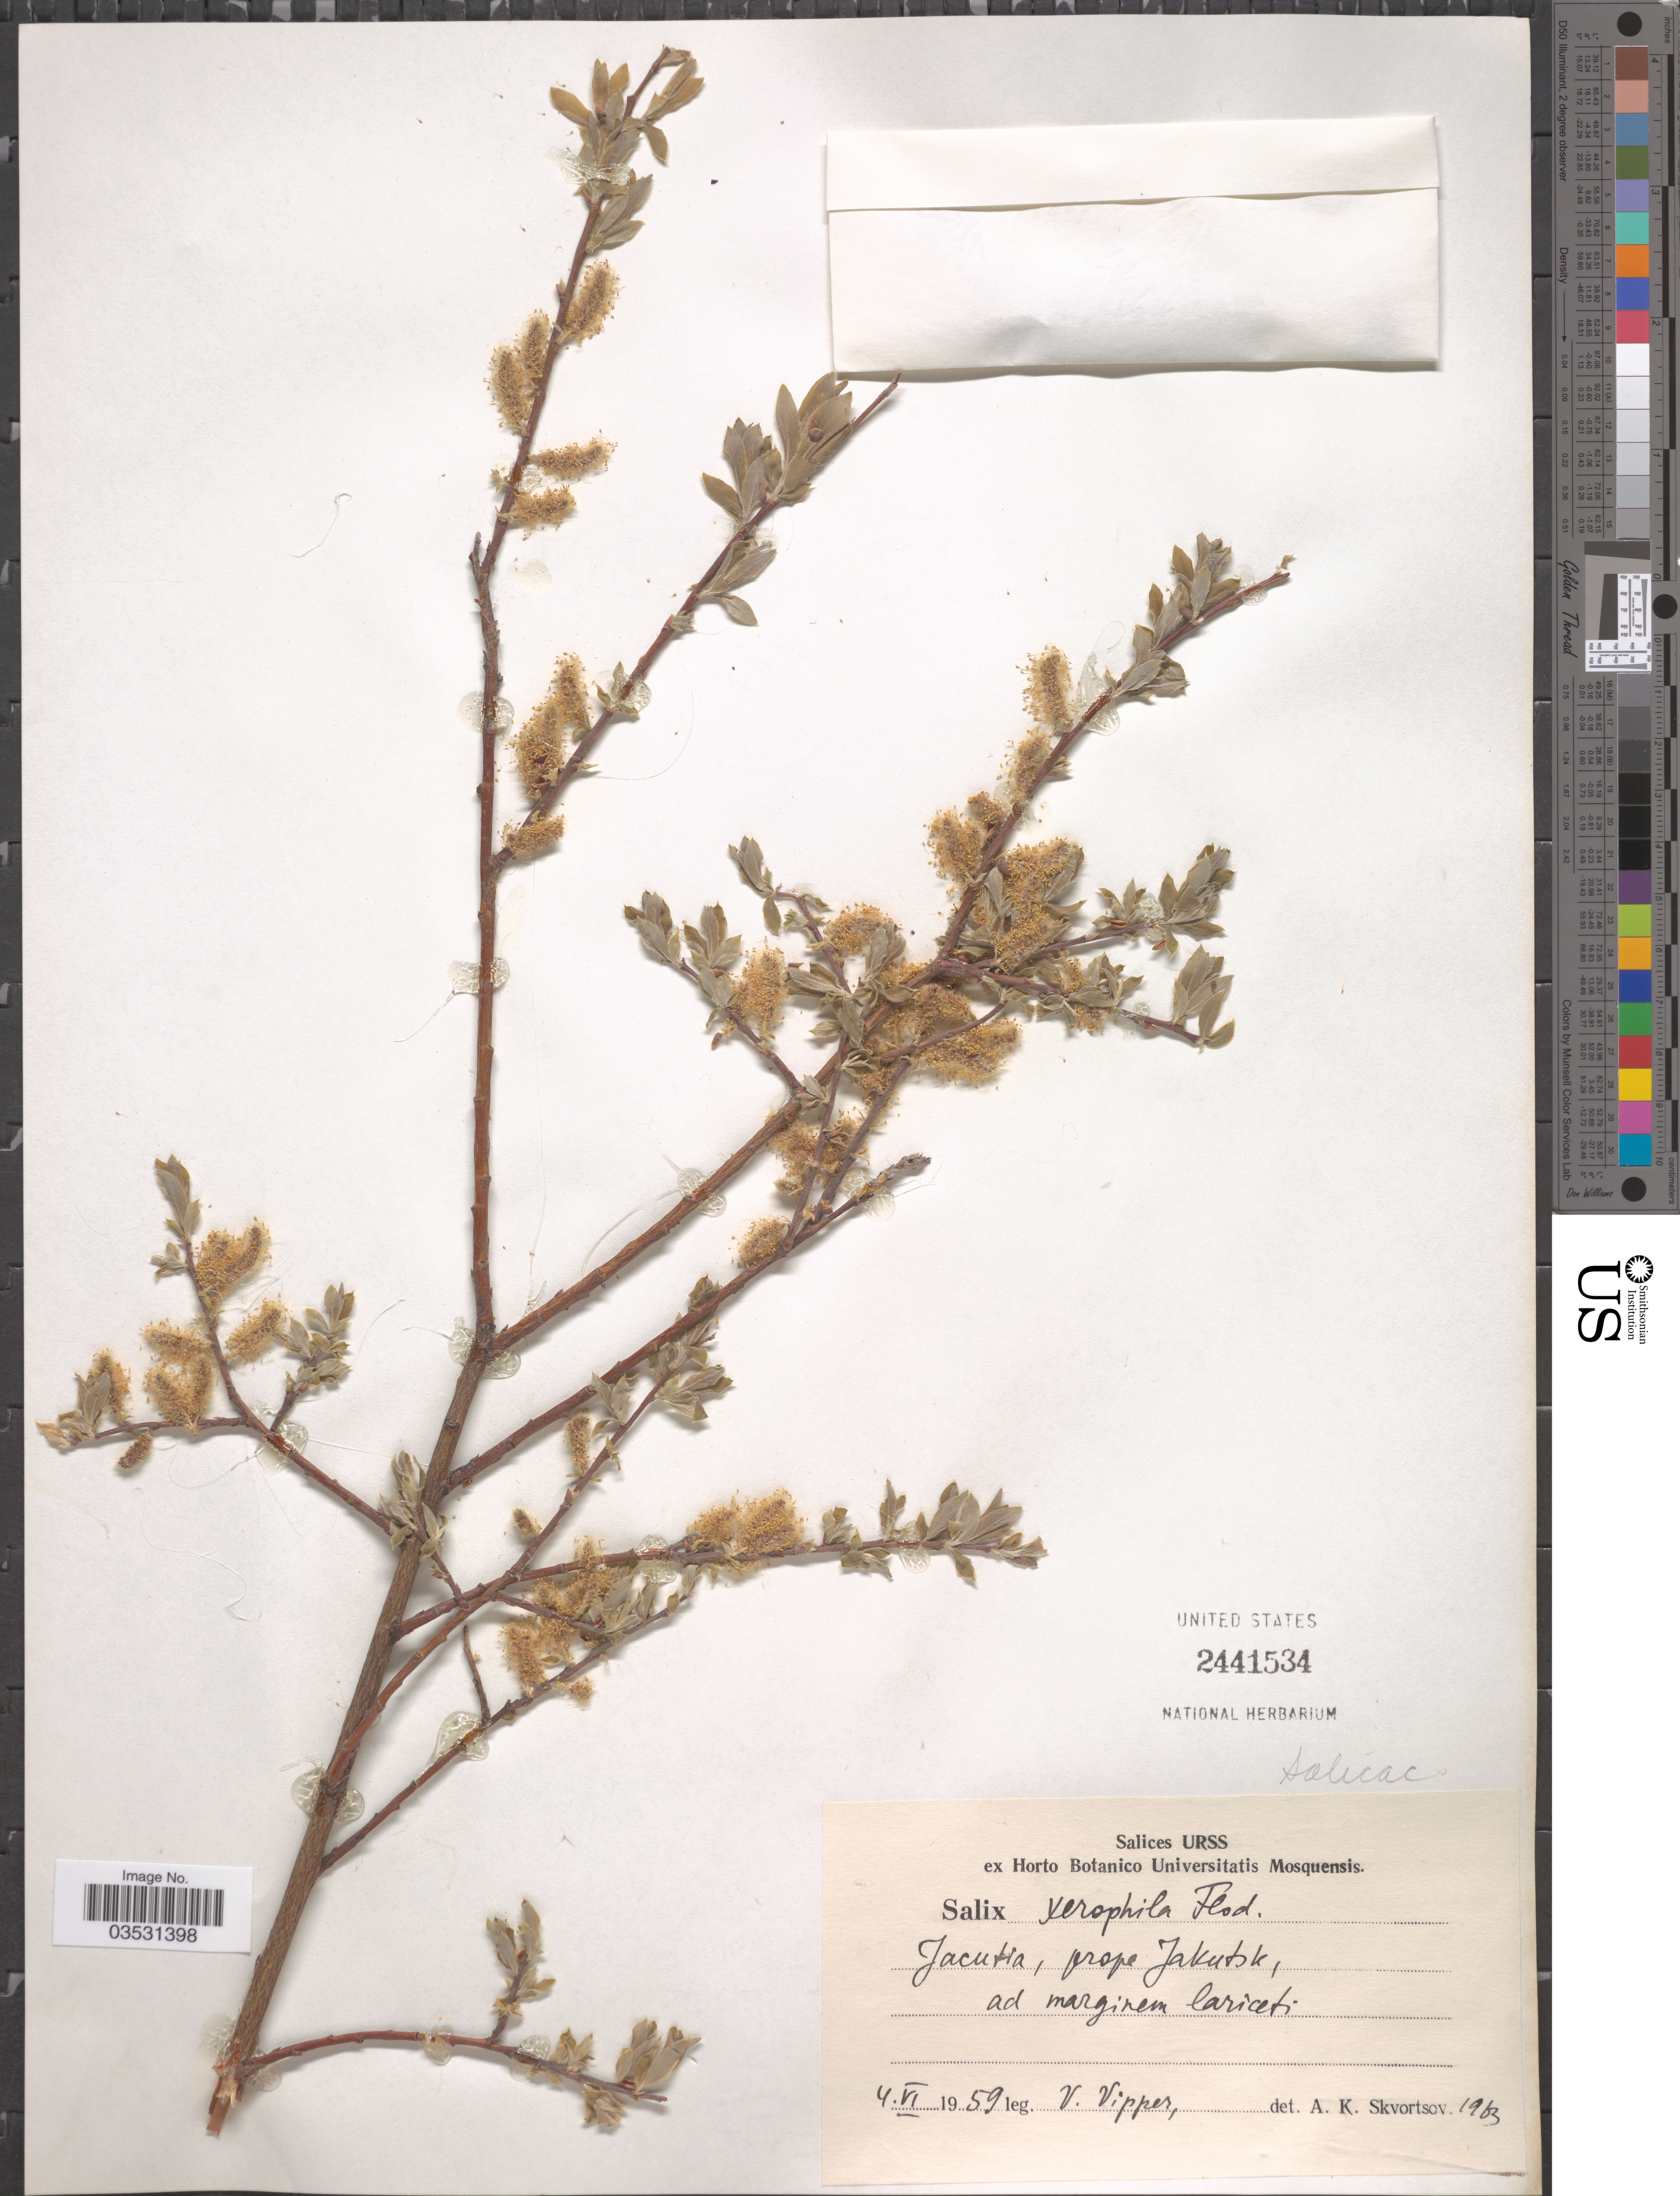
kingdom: Plantae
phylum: Tracheophyta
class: Magnoliopsida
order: Malpighiales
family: Salicaceae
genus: Salix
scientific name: Salix xerophila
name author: Flod.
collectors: V. Vipper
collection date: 1959-06-04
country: Russian Federation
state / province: Sakha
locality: Jacutia, prope Jakutsk, ad marginem lariceti.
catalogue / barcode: US 2441534